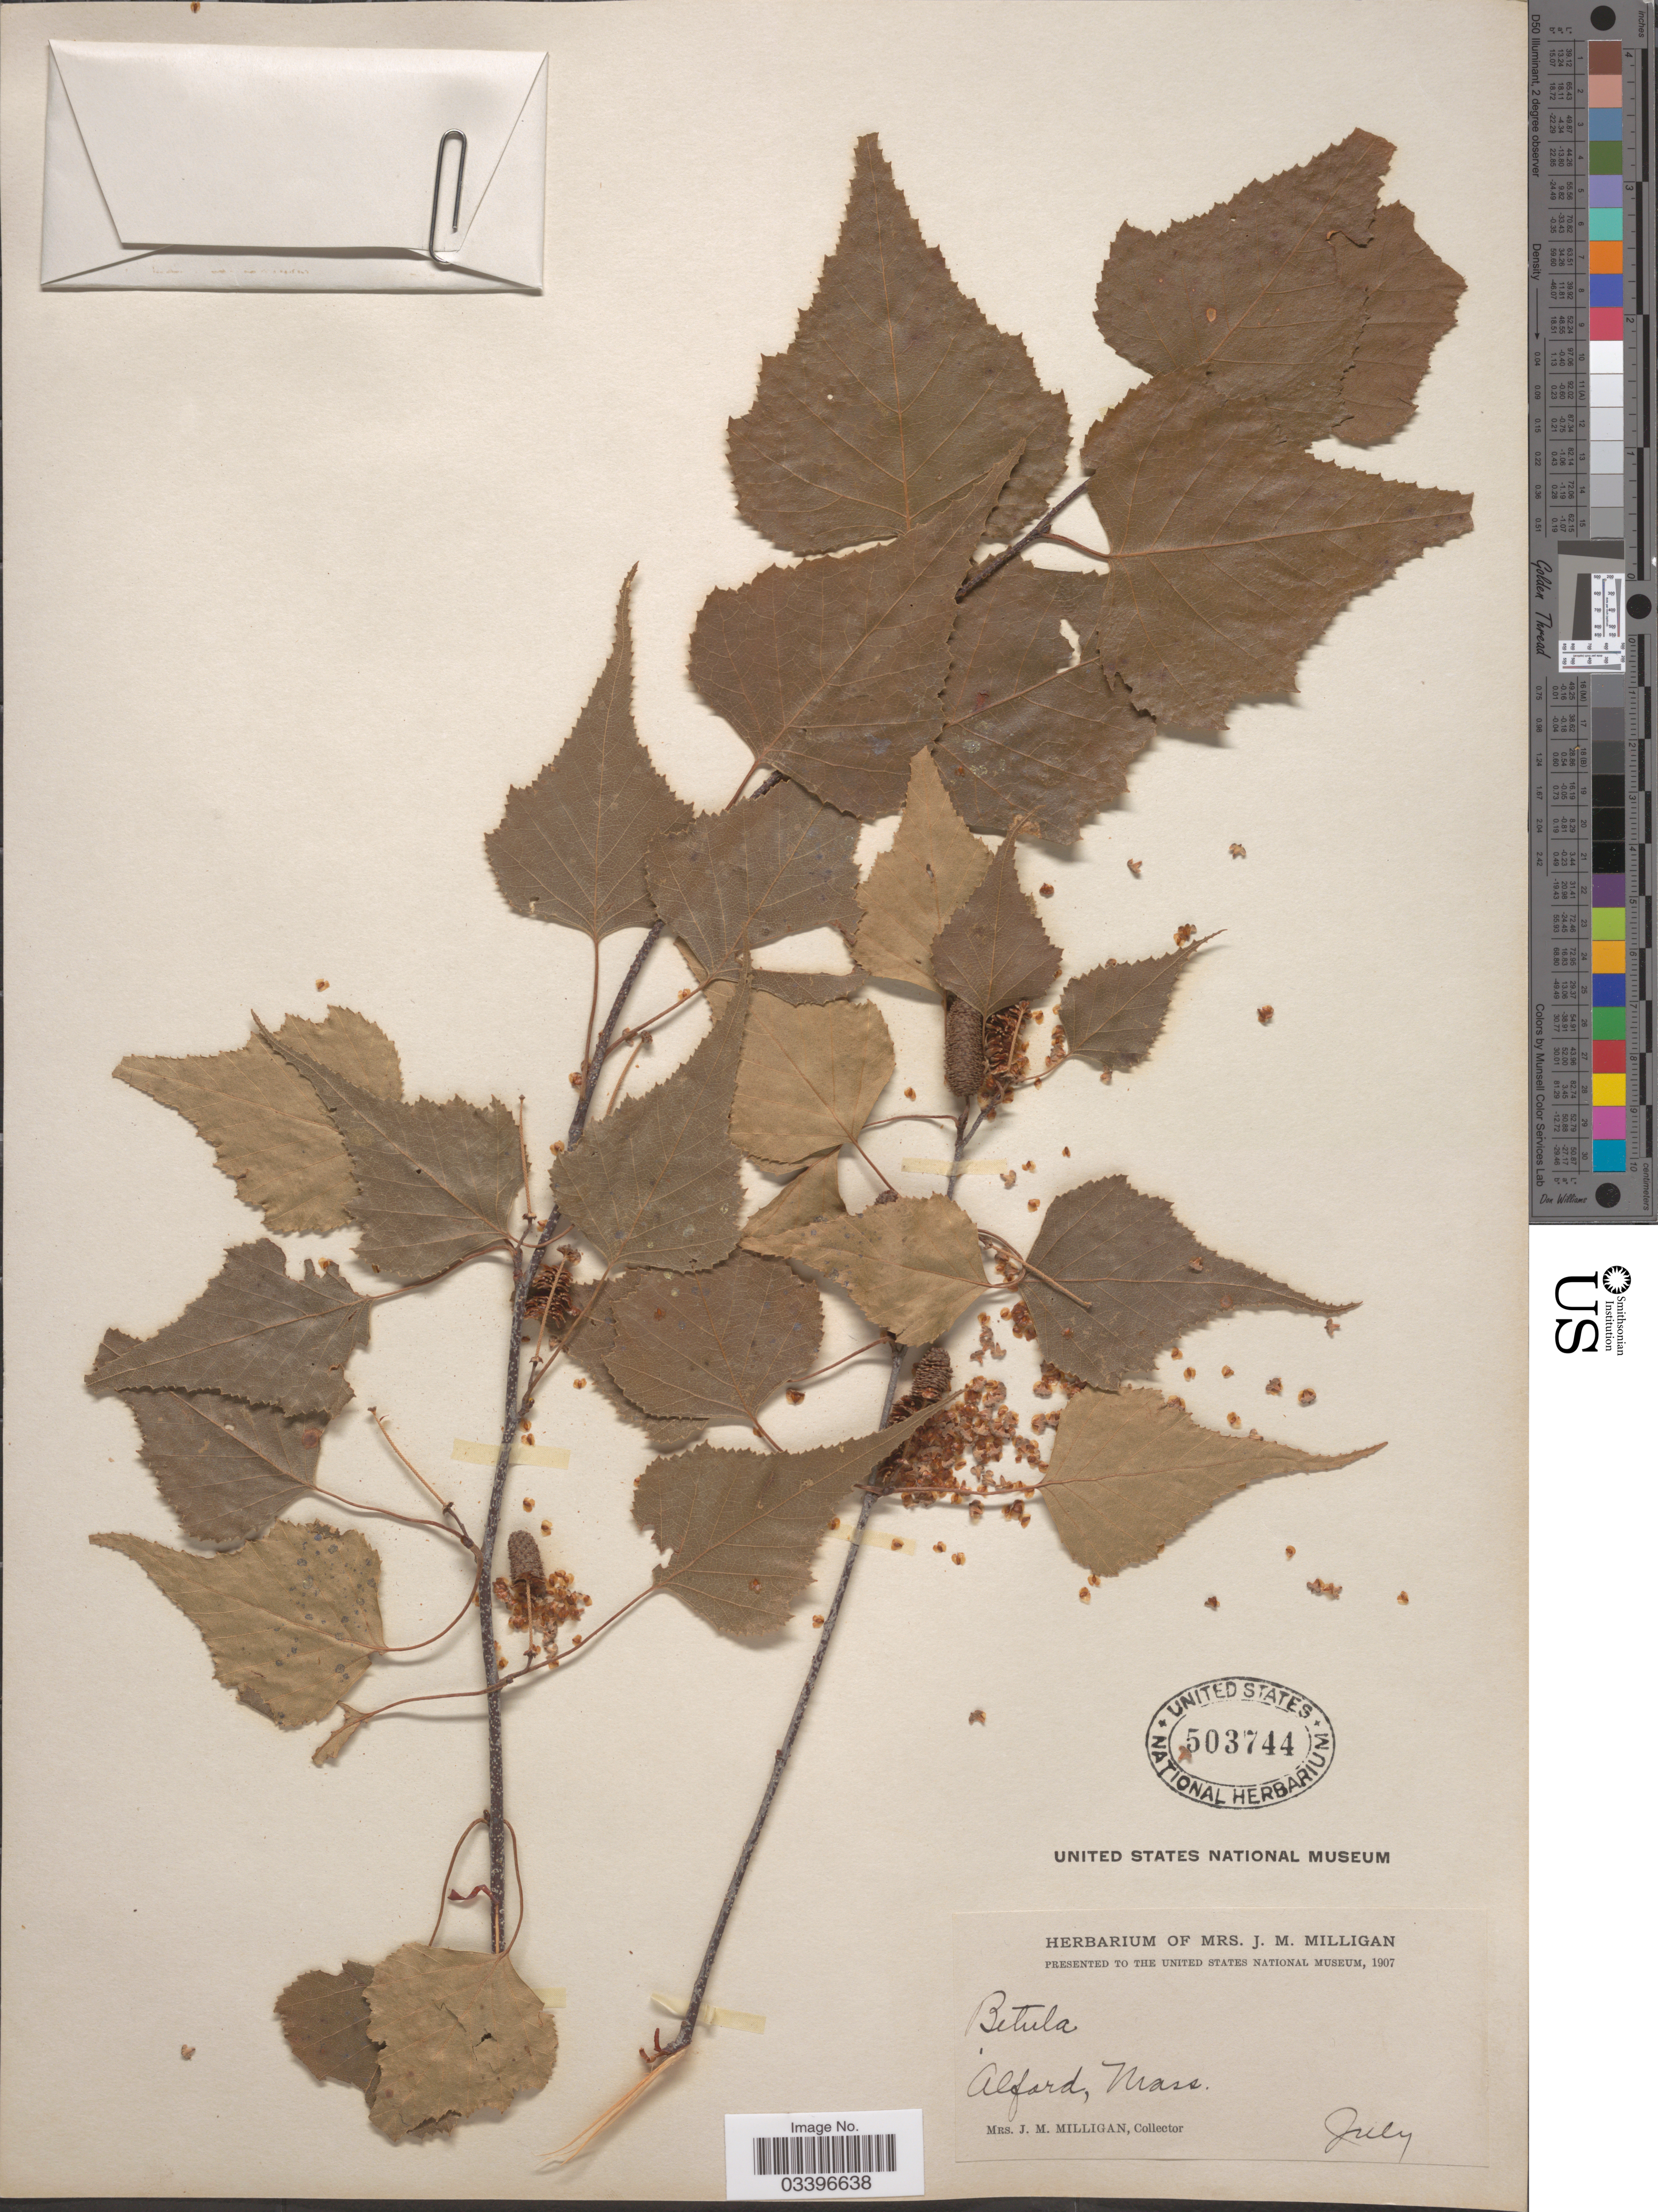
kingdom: Plantae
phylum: Tracheophyta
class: Magnoliopsida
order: Fagales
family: Betulaceae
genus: Betula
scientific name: Betula pendula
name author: Roth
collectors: J. Milligan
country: United States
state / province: Massachusetts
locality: Alfard.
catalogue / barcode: US 503744